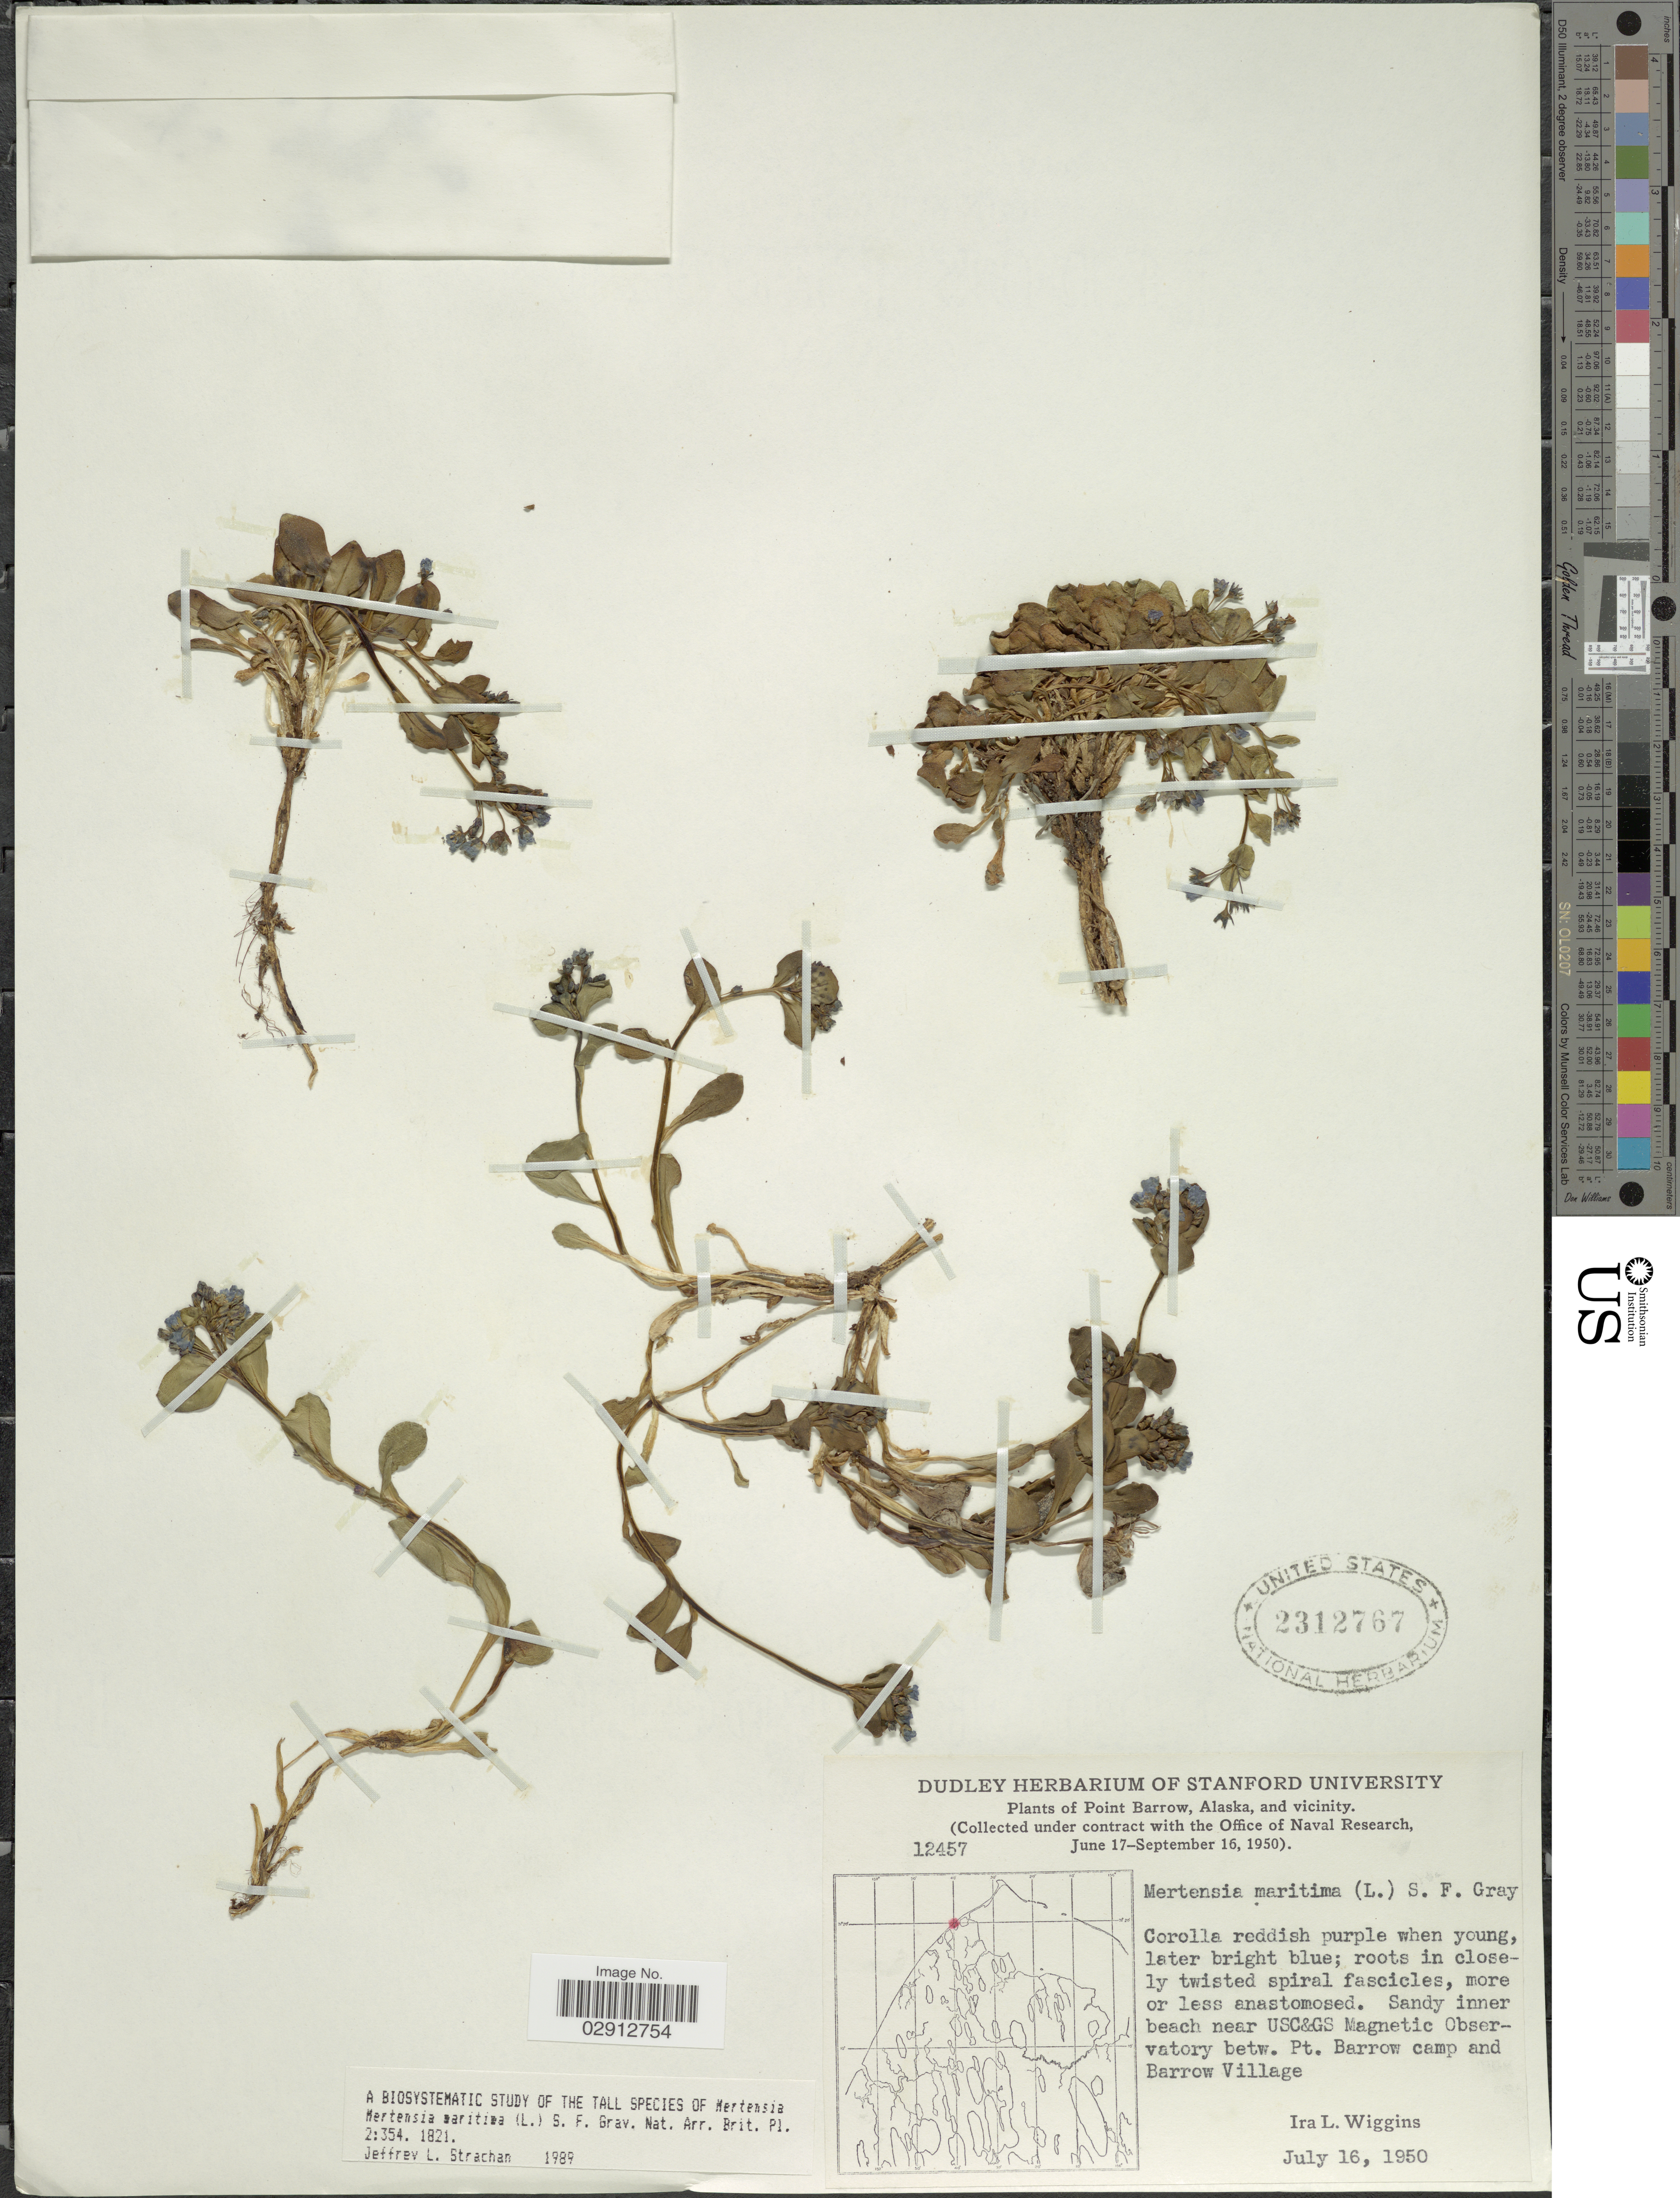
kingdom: Plantae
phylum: Tracheophyta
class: Magnoliopsida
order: Boraginales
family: Boraginaceae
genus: Mertensia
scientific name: Mertensia maritima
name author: (L.) S.F. Gray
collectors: I. L. Wiggins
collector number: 12457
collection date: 1950-07-16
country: United States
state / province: Alaska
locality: Point Barrow, Alaska, and vicinity. Sandy inner beach near USC&GS Magnetic Observatory betw. Pt. Barrow camp and Barrow Village.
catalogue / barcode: US 2312767